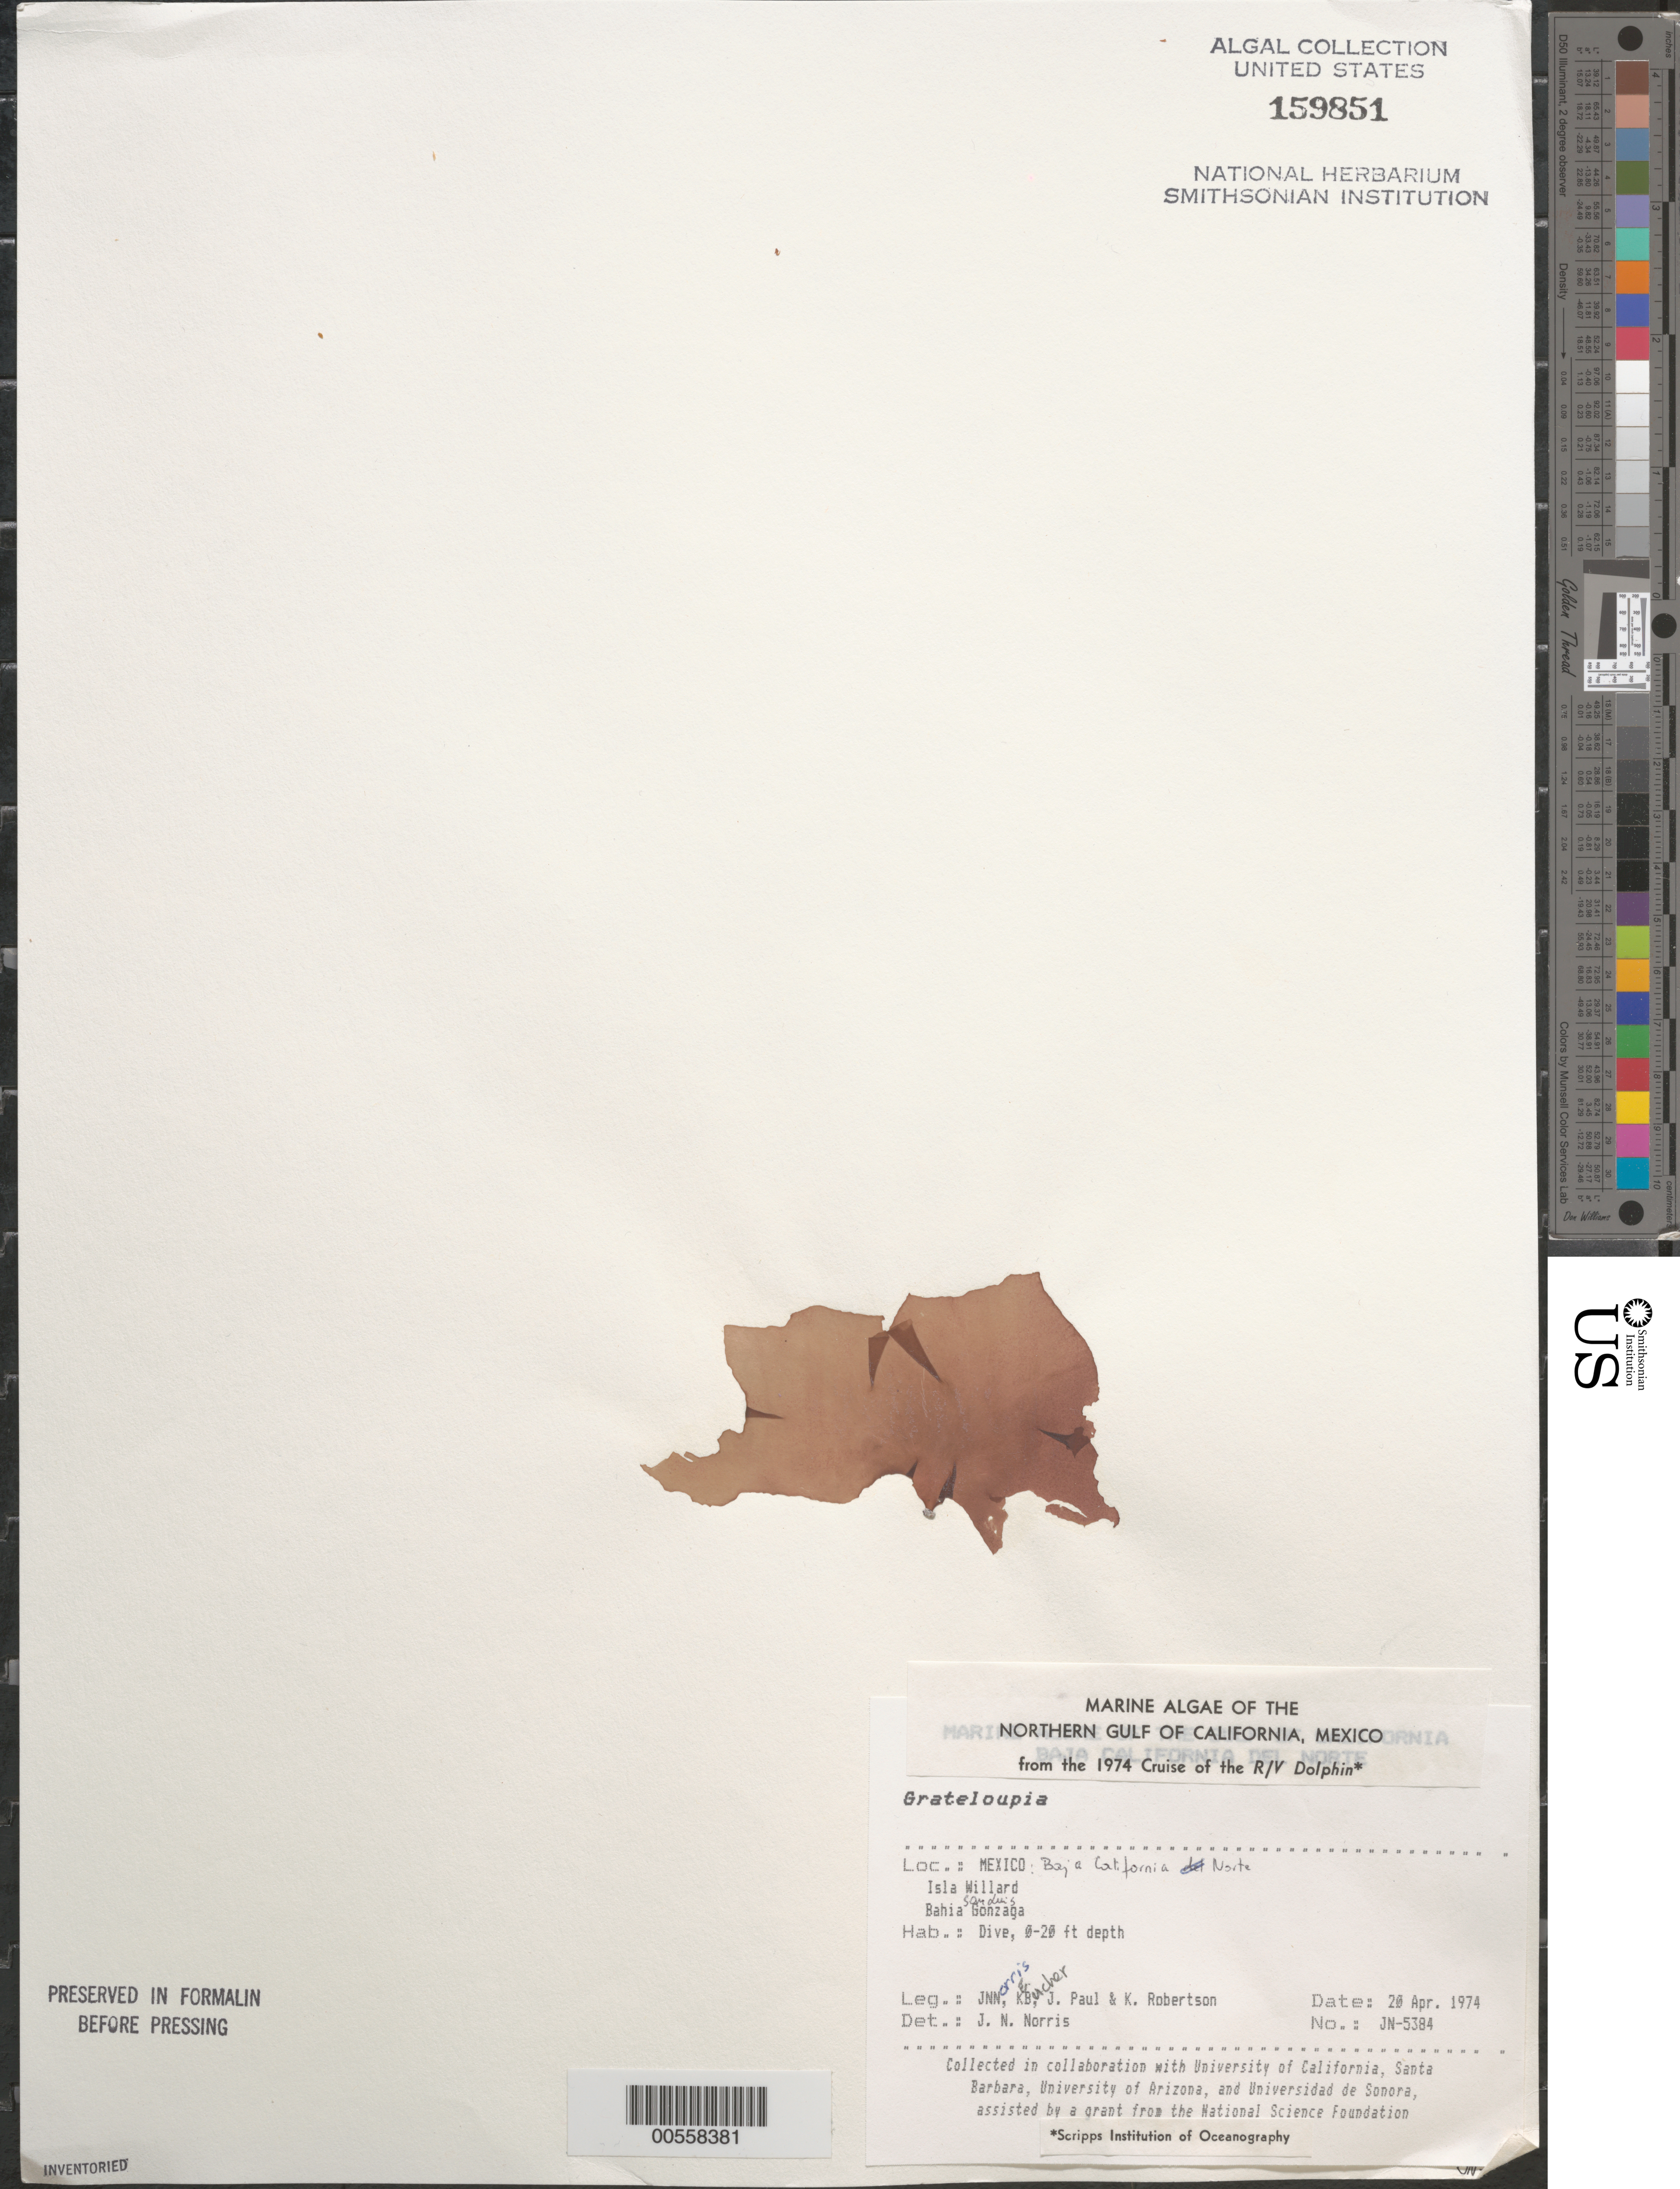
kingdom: Plantae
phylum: Rhodophyta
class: Florideophyceae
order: Halymeniales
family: Halymeniaceae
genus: Grateloupia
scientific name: Grateloupia sp.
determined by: Norris, James N.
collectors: J. N. Norris, K. E. Bucher, J. Paul & K. Robertson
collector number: JN-5384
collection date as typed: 20 Apr 1974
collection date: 1974-04-20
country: Mexico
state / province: Baja California Norte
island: Isla Willard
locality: Bahia San Luis Gonzaga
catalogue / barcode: US 159851